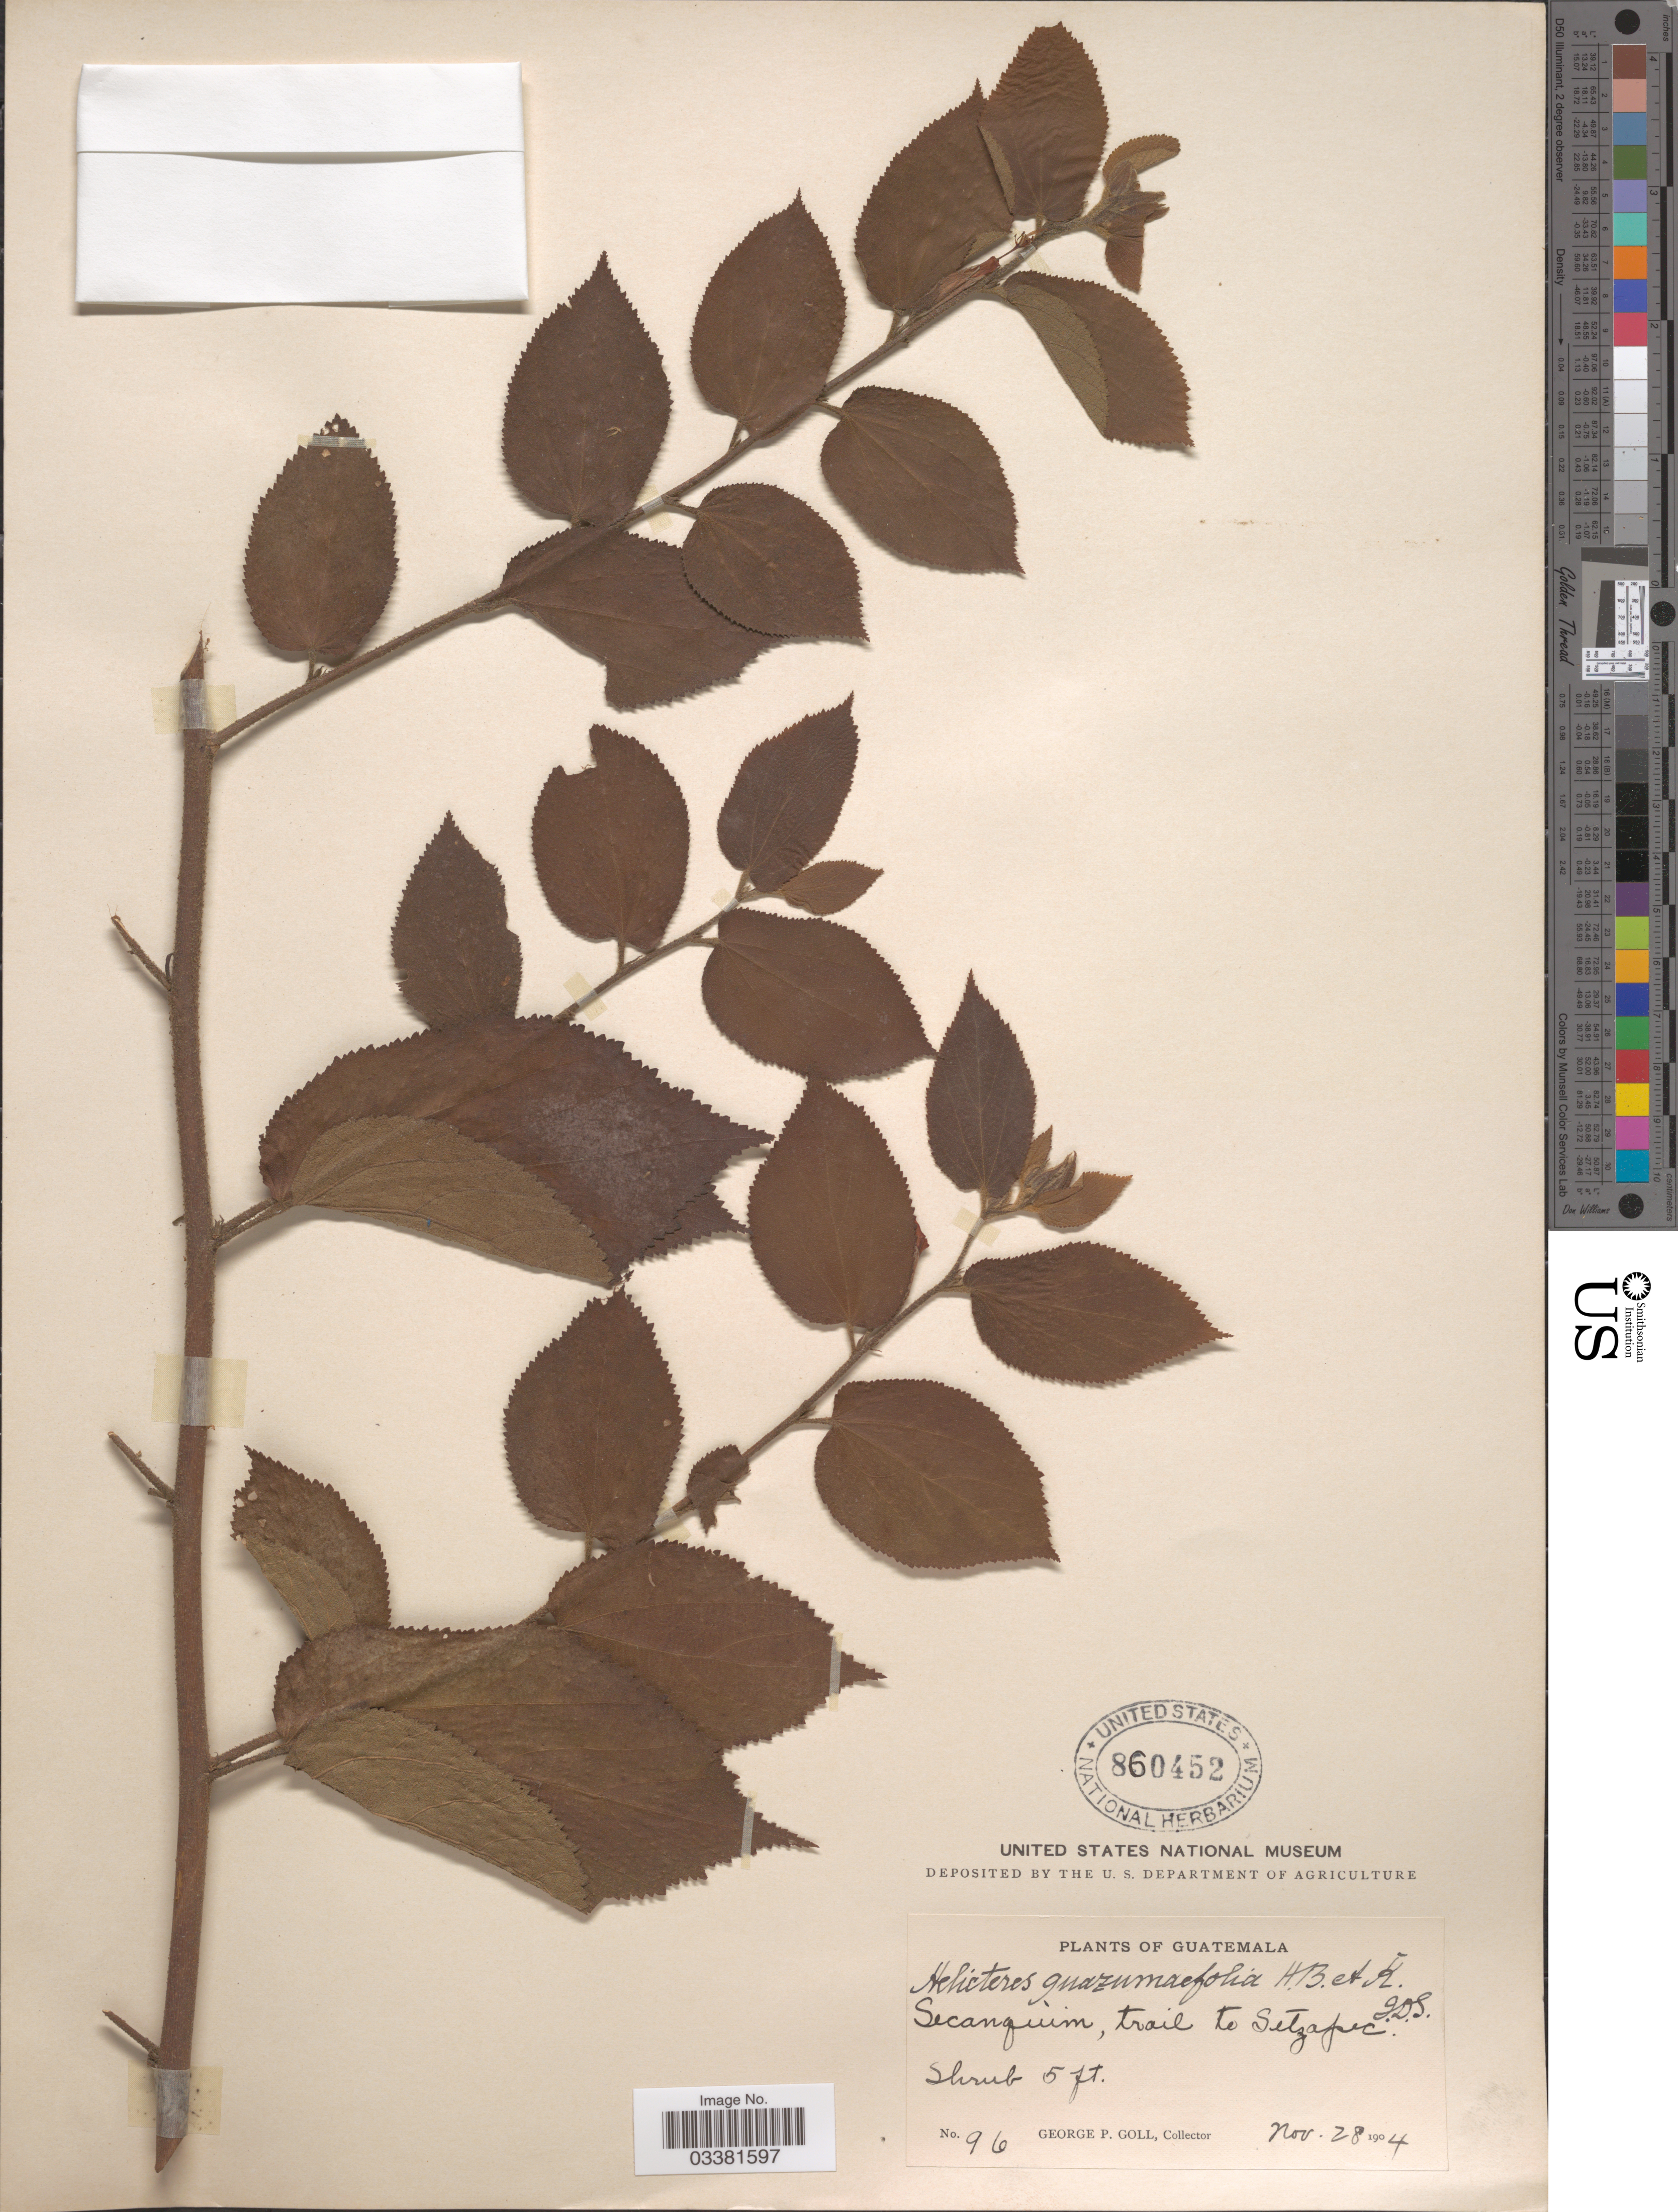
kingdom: Plantae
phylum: Tracheophyta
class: Magnoliopsida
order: Malvales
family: Malvaceae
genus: Helicteres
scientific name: Helicteres guazumifolia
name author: Kunth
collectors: G. P. Goll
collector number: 96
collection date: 1904-11-28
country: Guatemala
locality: Secanquím, trail to Setzapec.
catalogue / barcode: US 860452